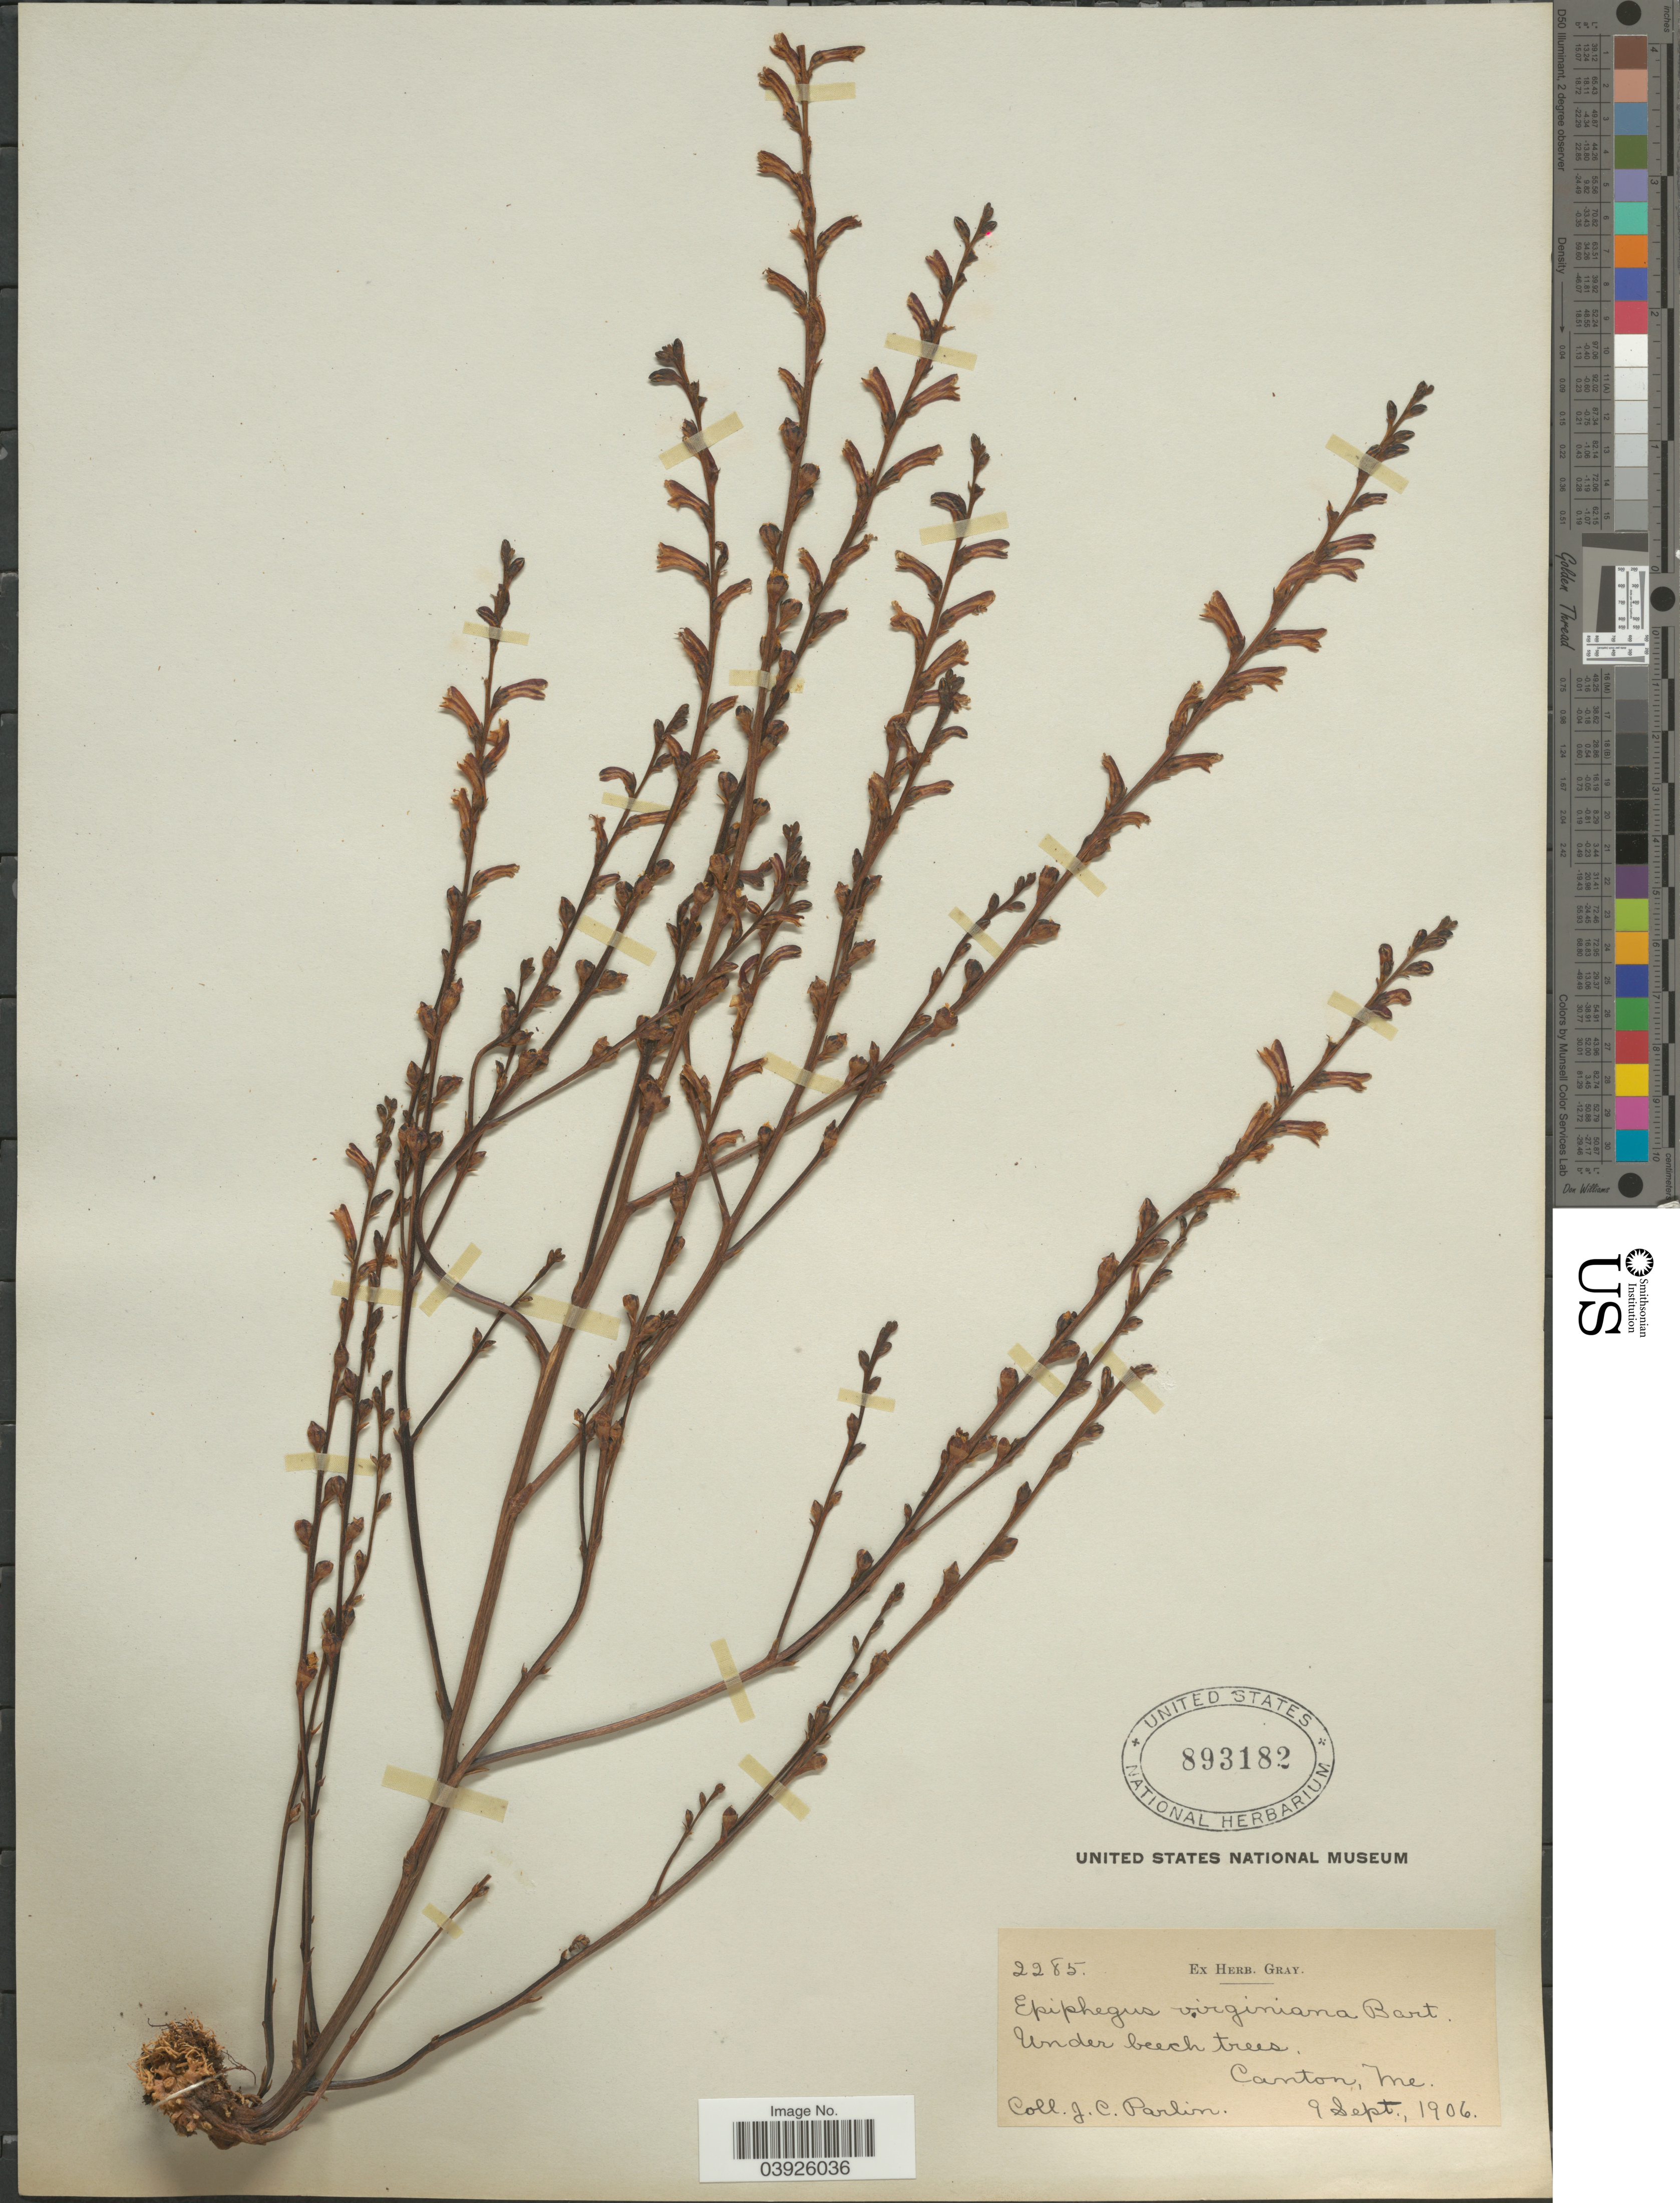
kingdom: Plantae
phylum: Tracheophyta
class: Magnoliopsida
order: Lamiales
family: Orobanchaceae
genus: Epifagus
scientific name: Epifagus virginiana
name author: (L.) W.P.C. Barton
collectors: J. Parlin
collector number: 2285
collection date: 1906-09-09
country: United States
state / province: Maine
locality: Under beech trees. Canton.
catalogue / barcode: US 893182